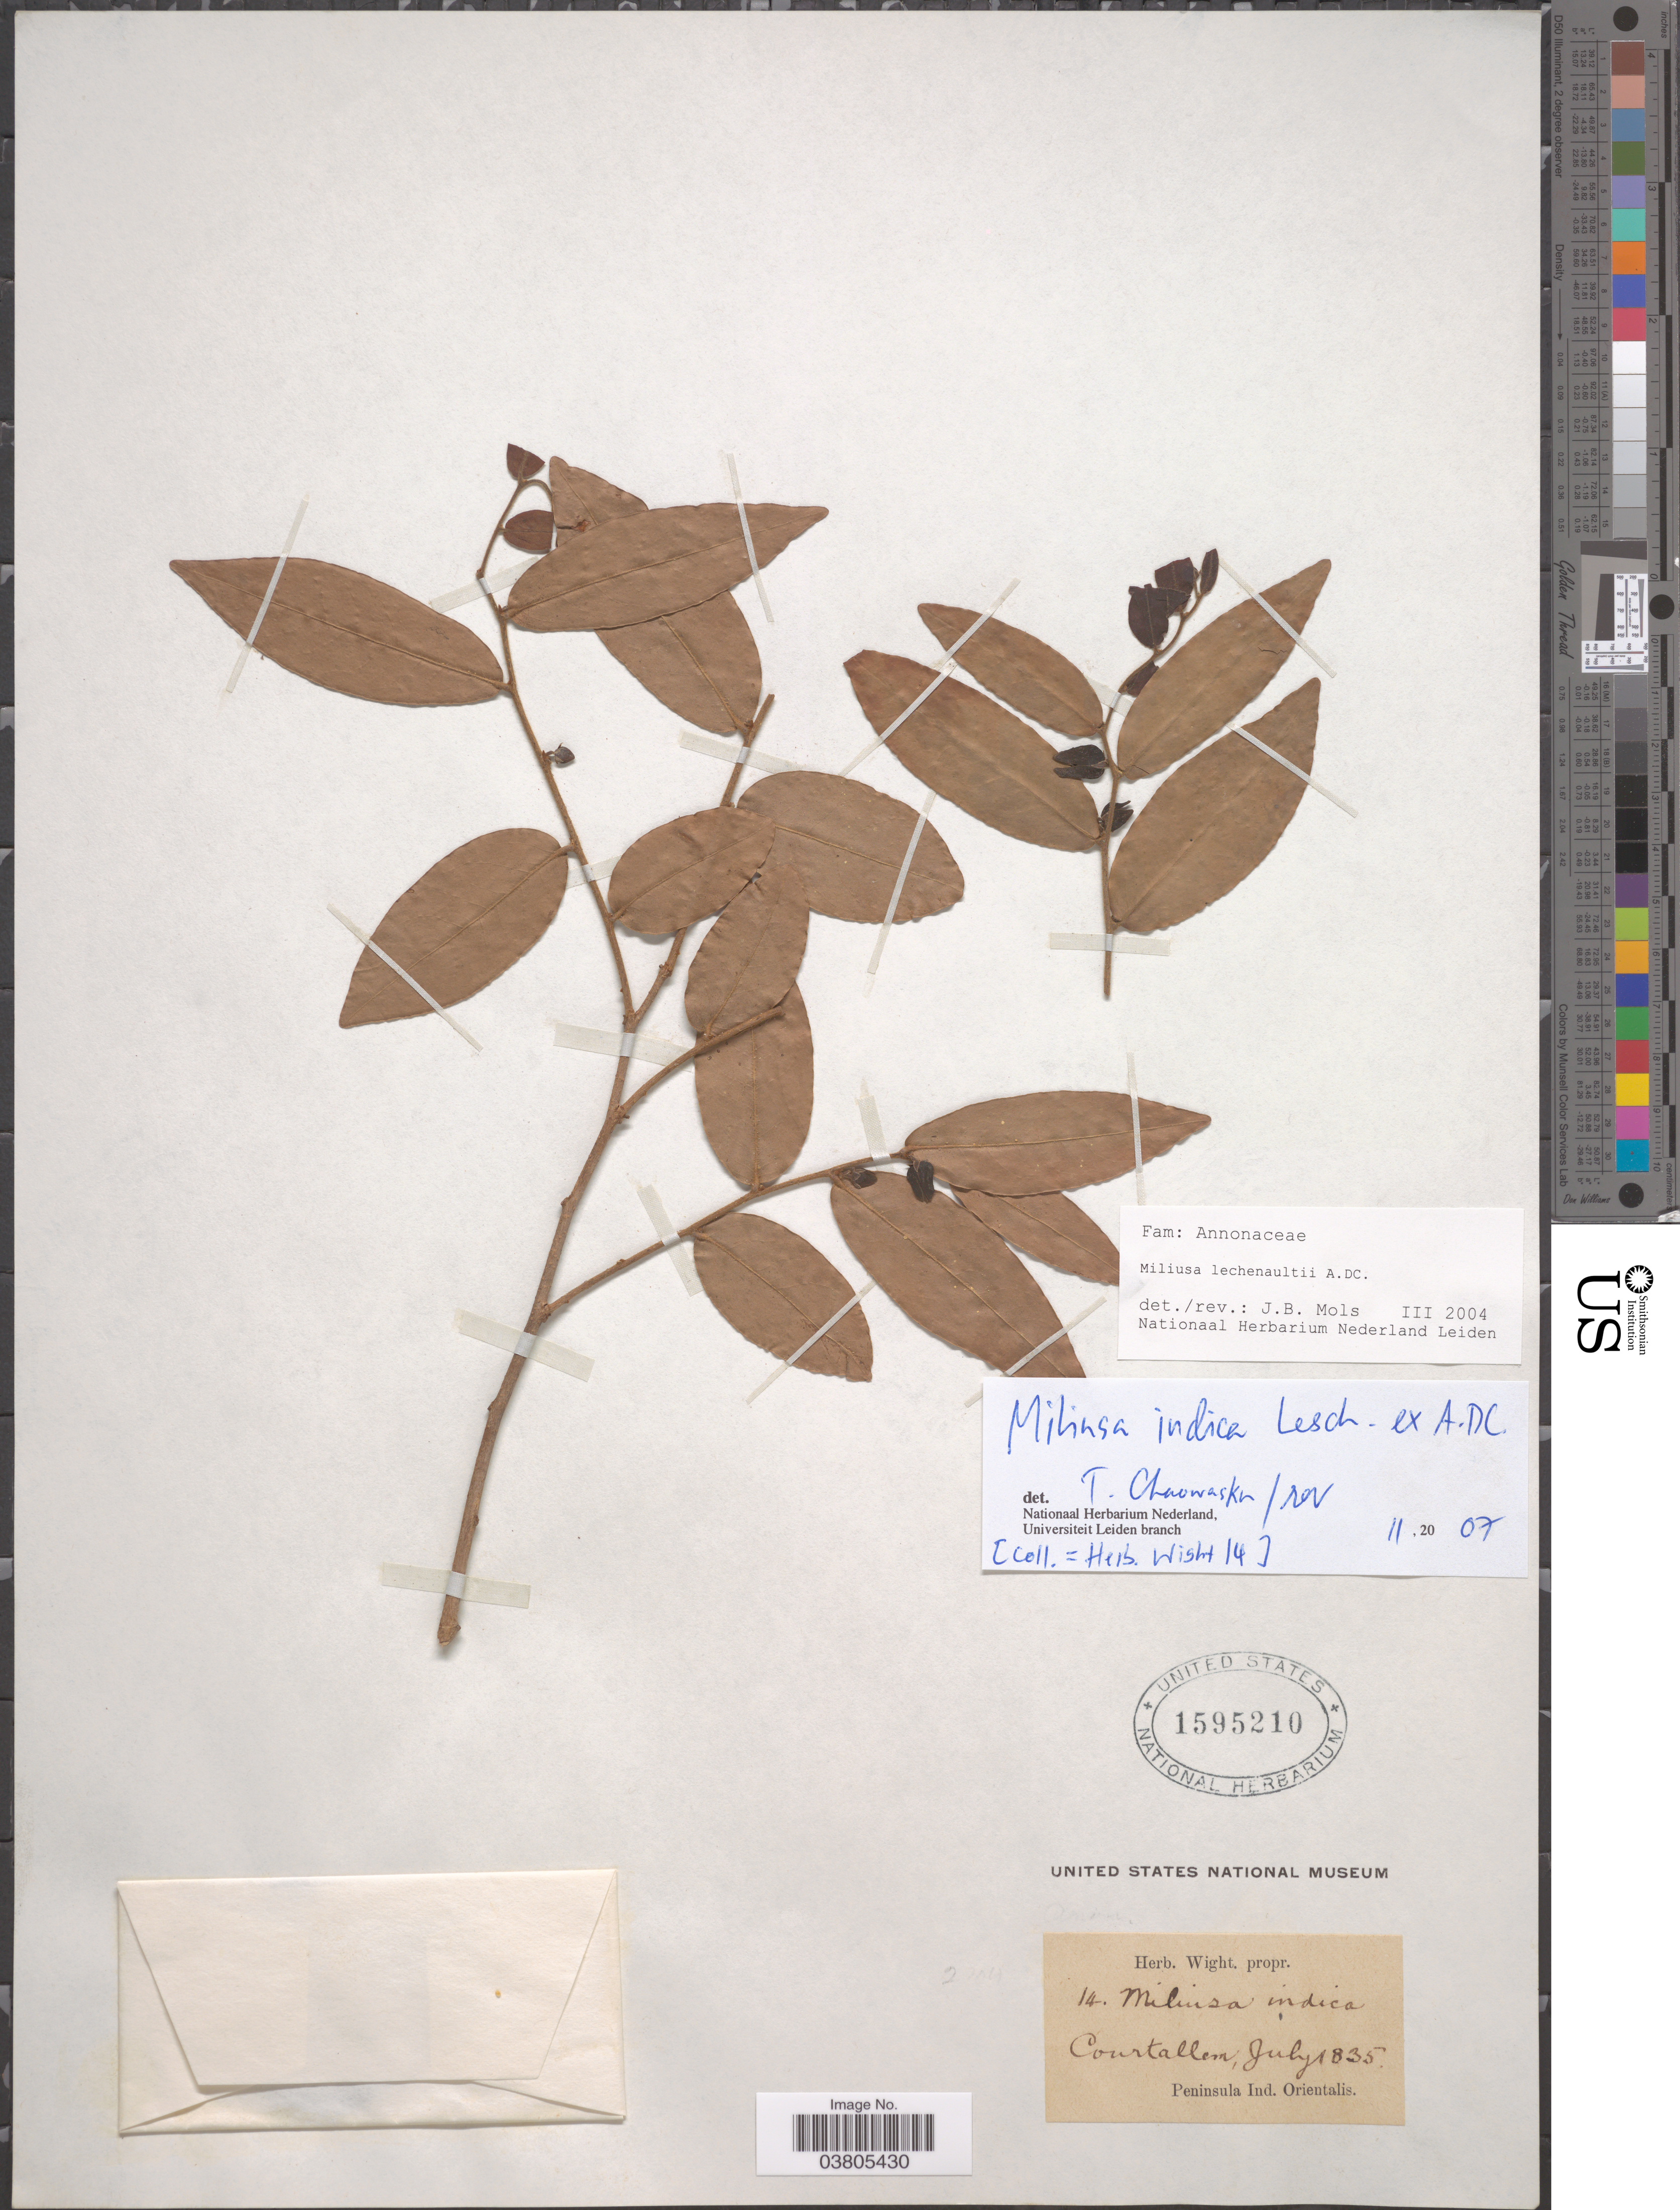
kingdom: Plantae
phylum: Tracheophyta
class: Magnoliopsida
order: Magnoliales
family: Annonaceae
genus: Miliusa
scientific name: Miliusa indica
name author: Lesch. & A. DC.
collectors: ex Herb. Wight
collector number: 14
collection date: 1835-07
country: India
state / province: Tamil Nadu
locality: Courtallam. Peninsula Ind. Orientalis.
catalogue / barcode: US 1595210